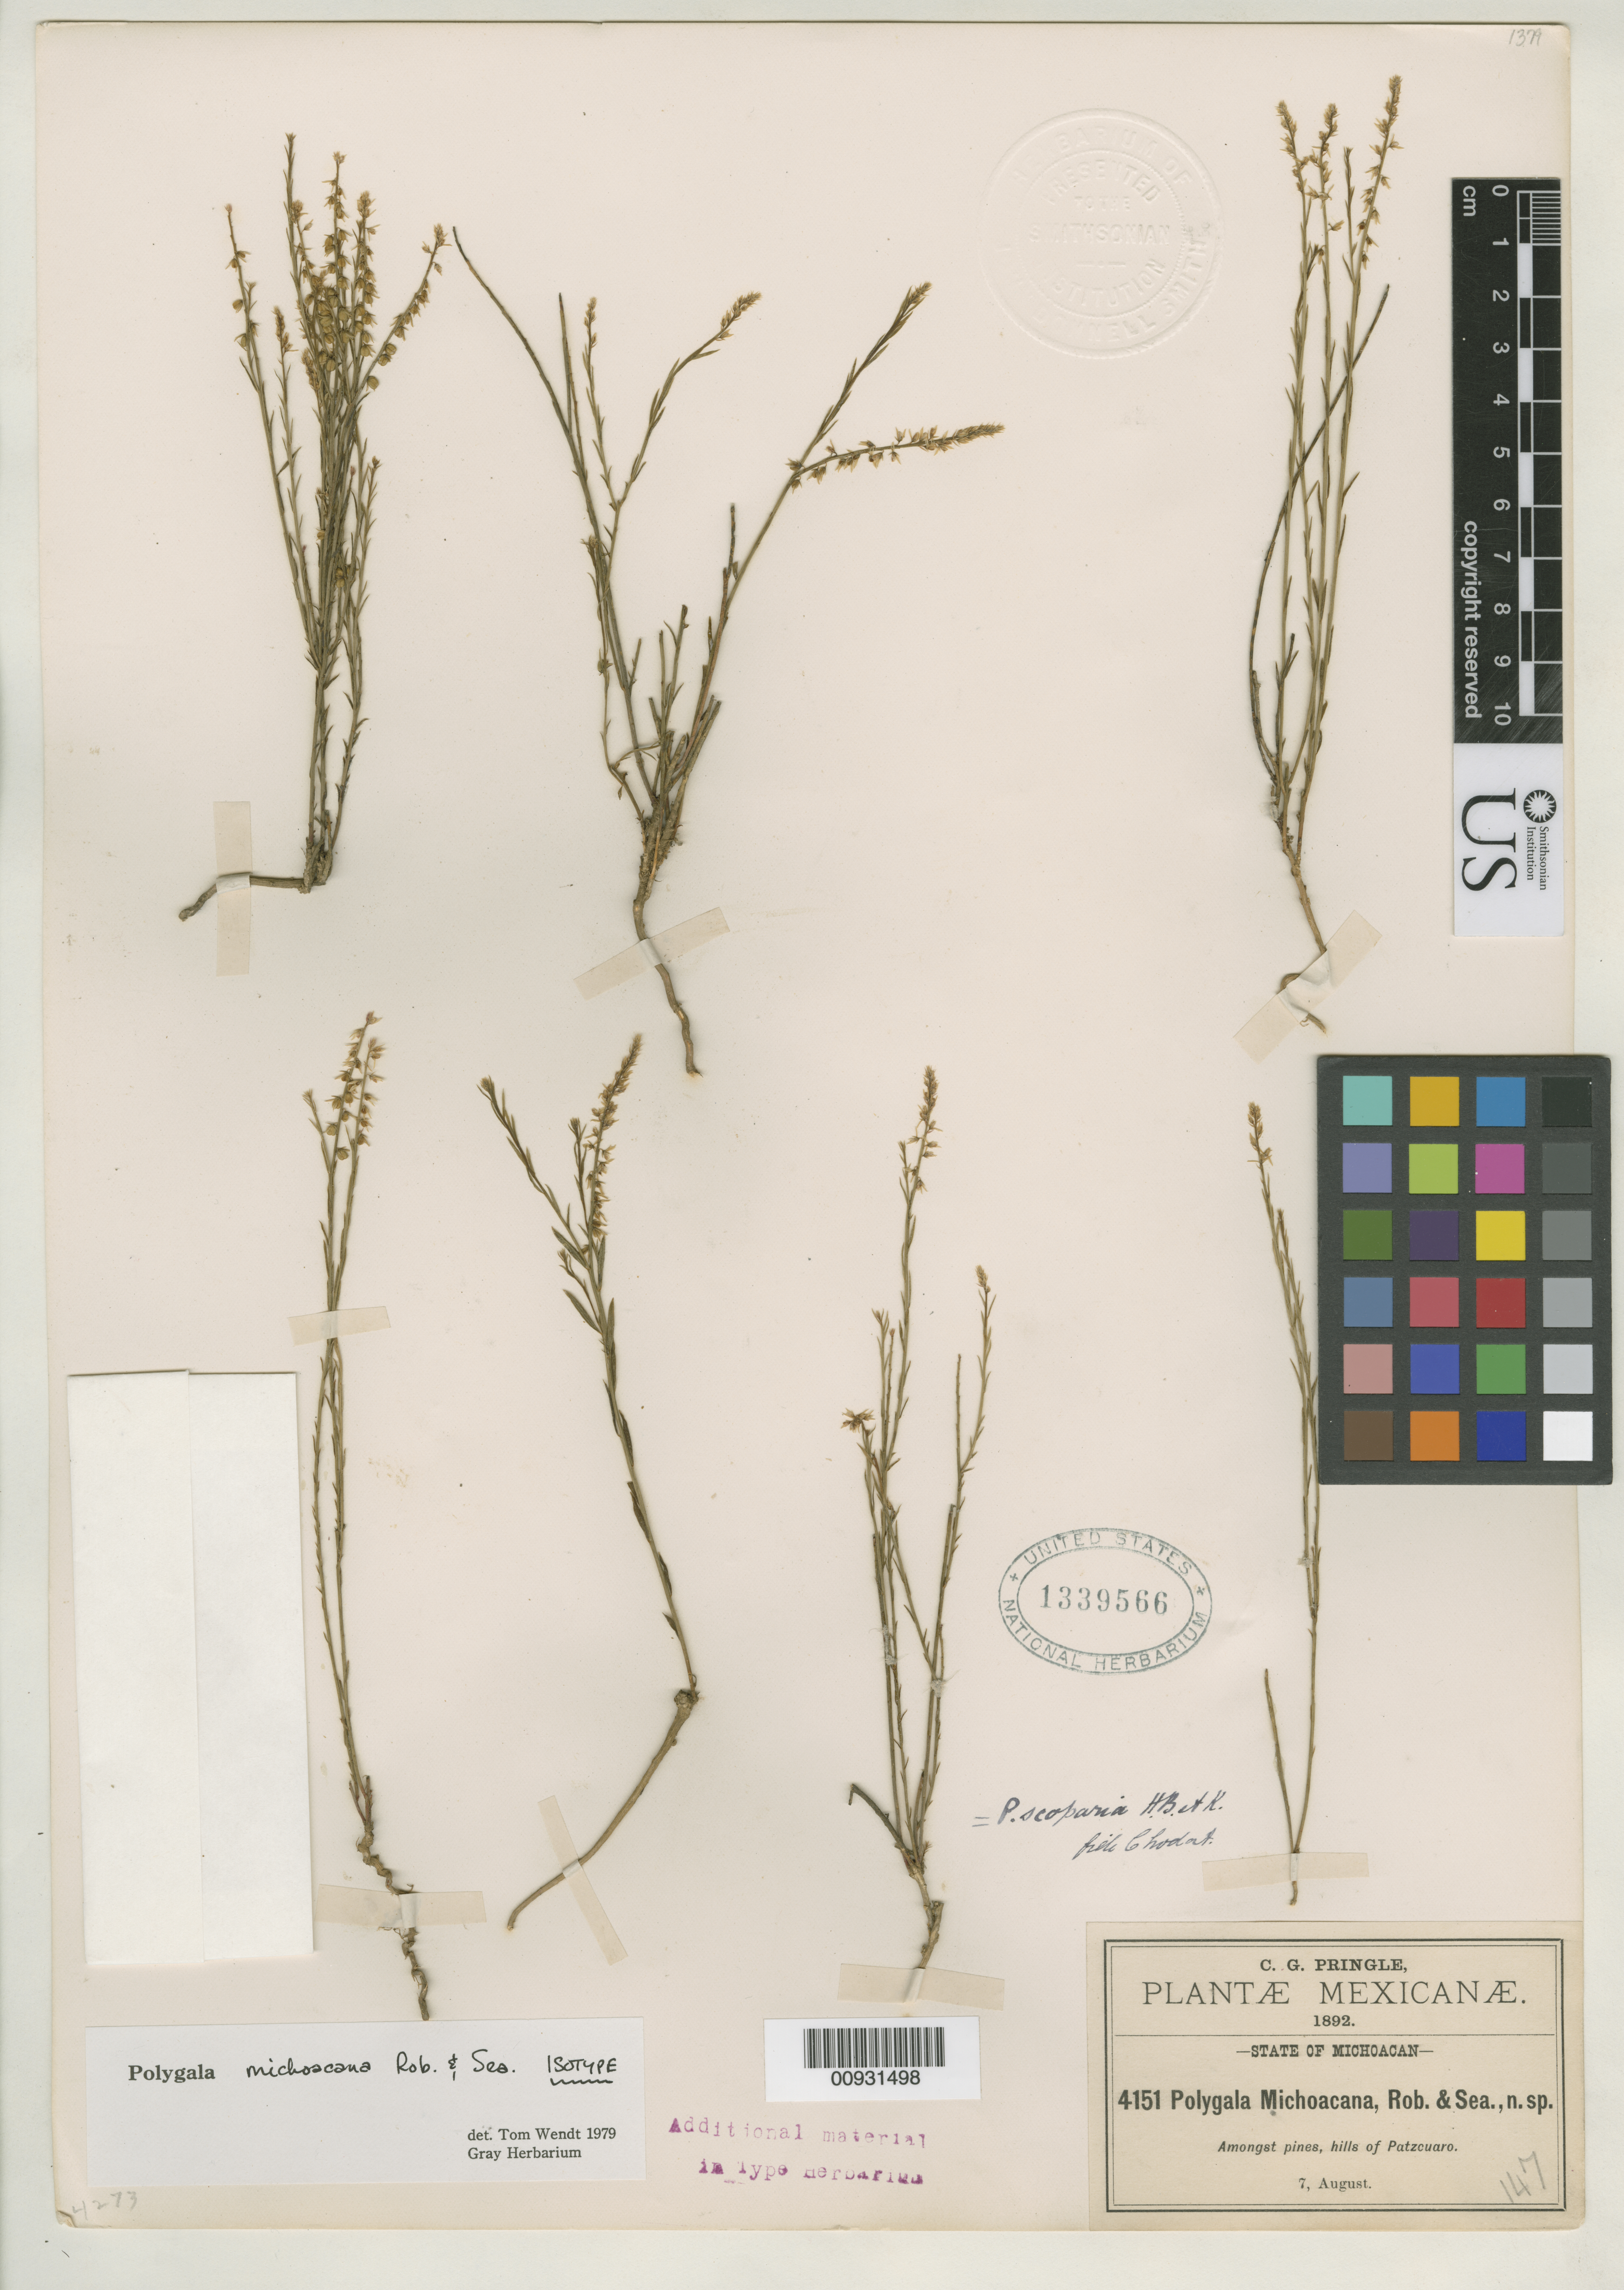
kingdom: Plantae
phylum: Tracheophyta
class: Magnoliopsida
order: Fabales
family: Polygalaceae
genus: Polygala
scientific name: Polygala michoacana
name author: B.L. Rob. & Seaton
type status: Isotype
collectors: C. G. Pringle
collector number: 4151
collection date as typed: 07 Aug 1892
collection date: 1892-08-07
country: Mexico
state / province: Michoacán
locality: Hills of Patzcuaro.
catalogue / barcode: US 1339566